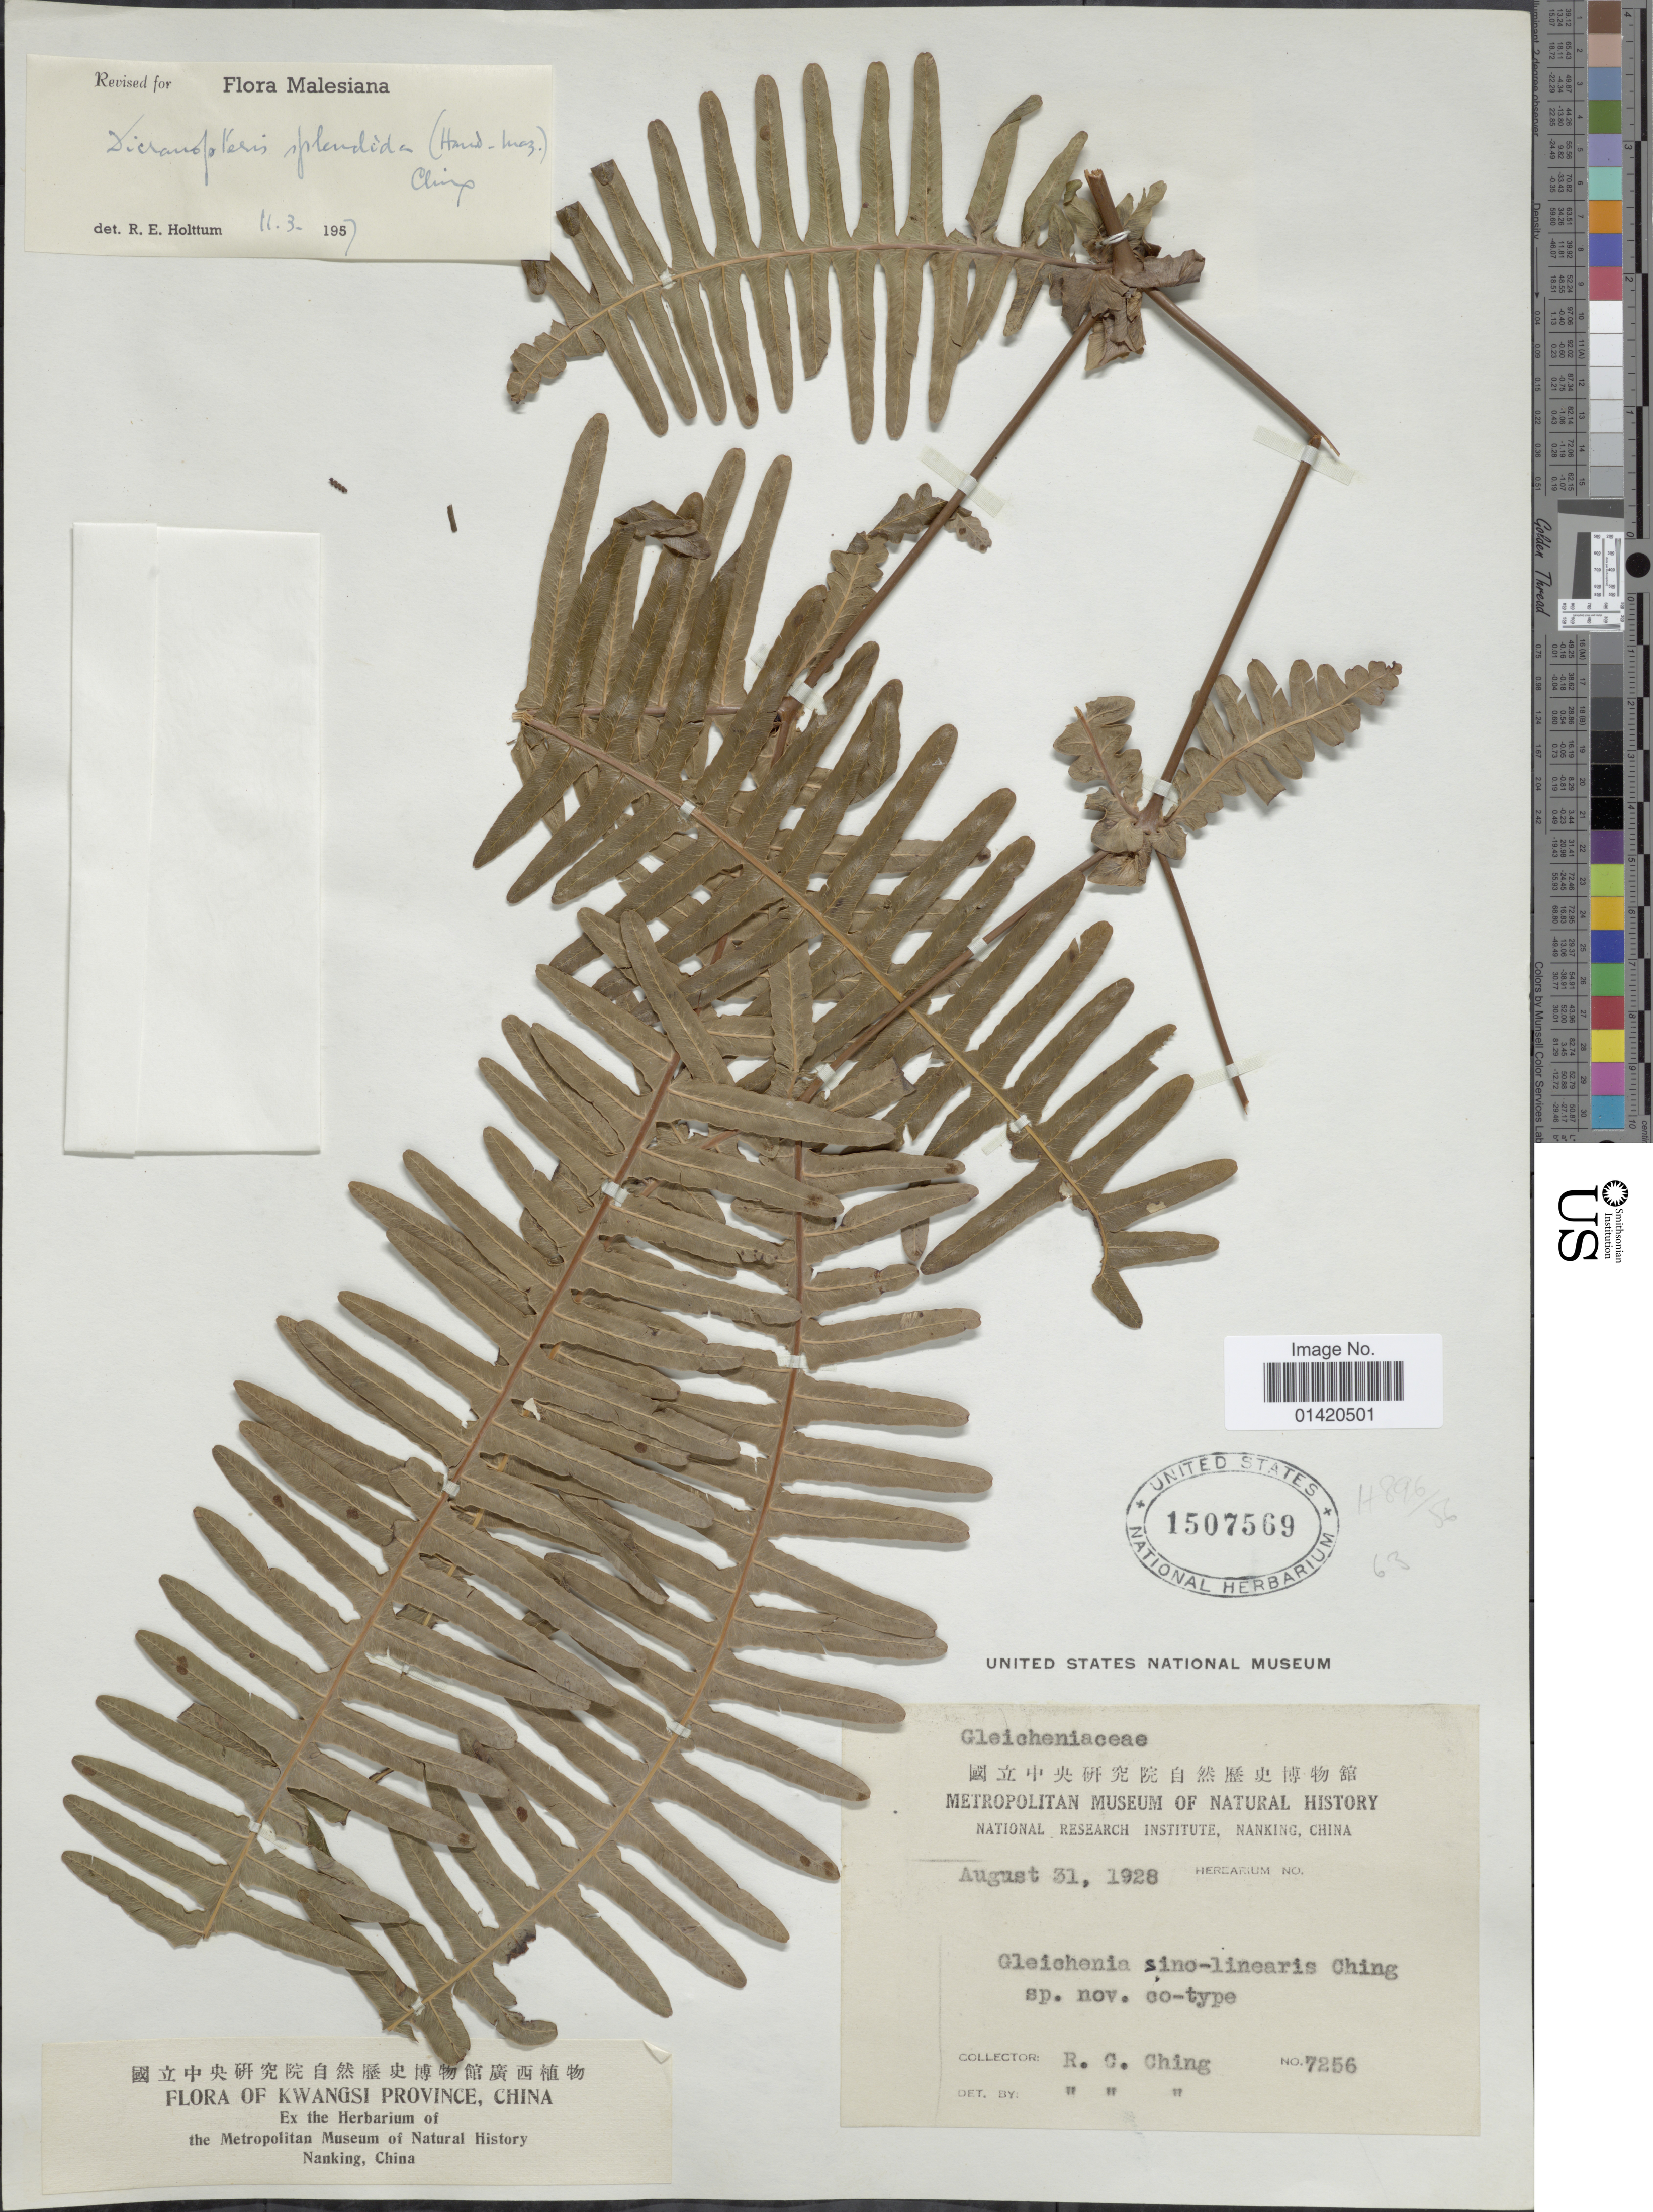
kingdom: Plantae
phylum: Tracheophyta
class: Polypodiopsida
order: Gleicheniales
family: Gleicheniaceae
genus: Dicranopteris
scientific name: Dicranopteris splendida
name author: (Hand.-Mazz.)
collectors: R. C. Ching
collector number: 7256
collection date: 1928-08-31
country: China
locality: Kwangsi province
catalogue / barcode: US 1507569